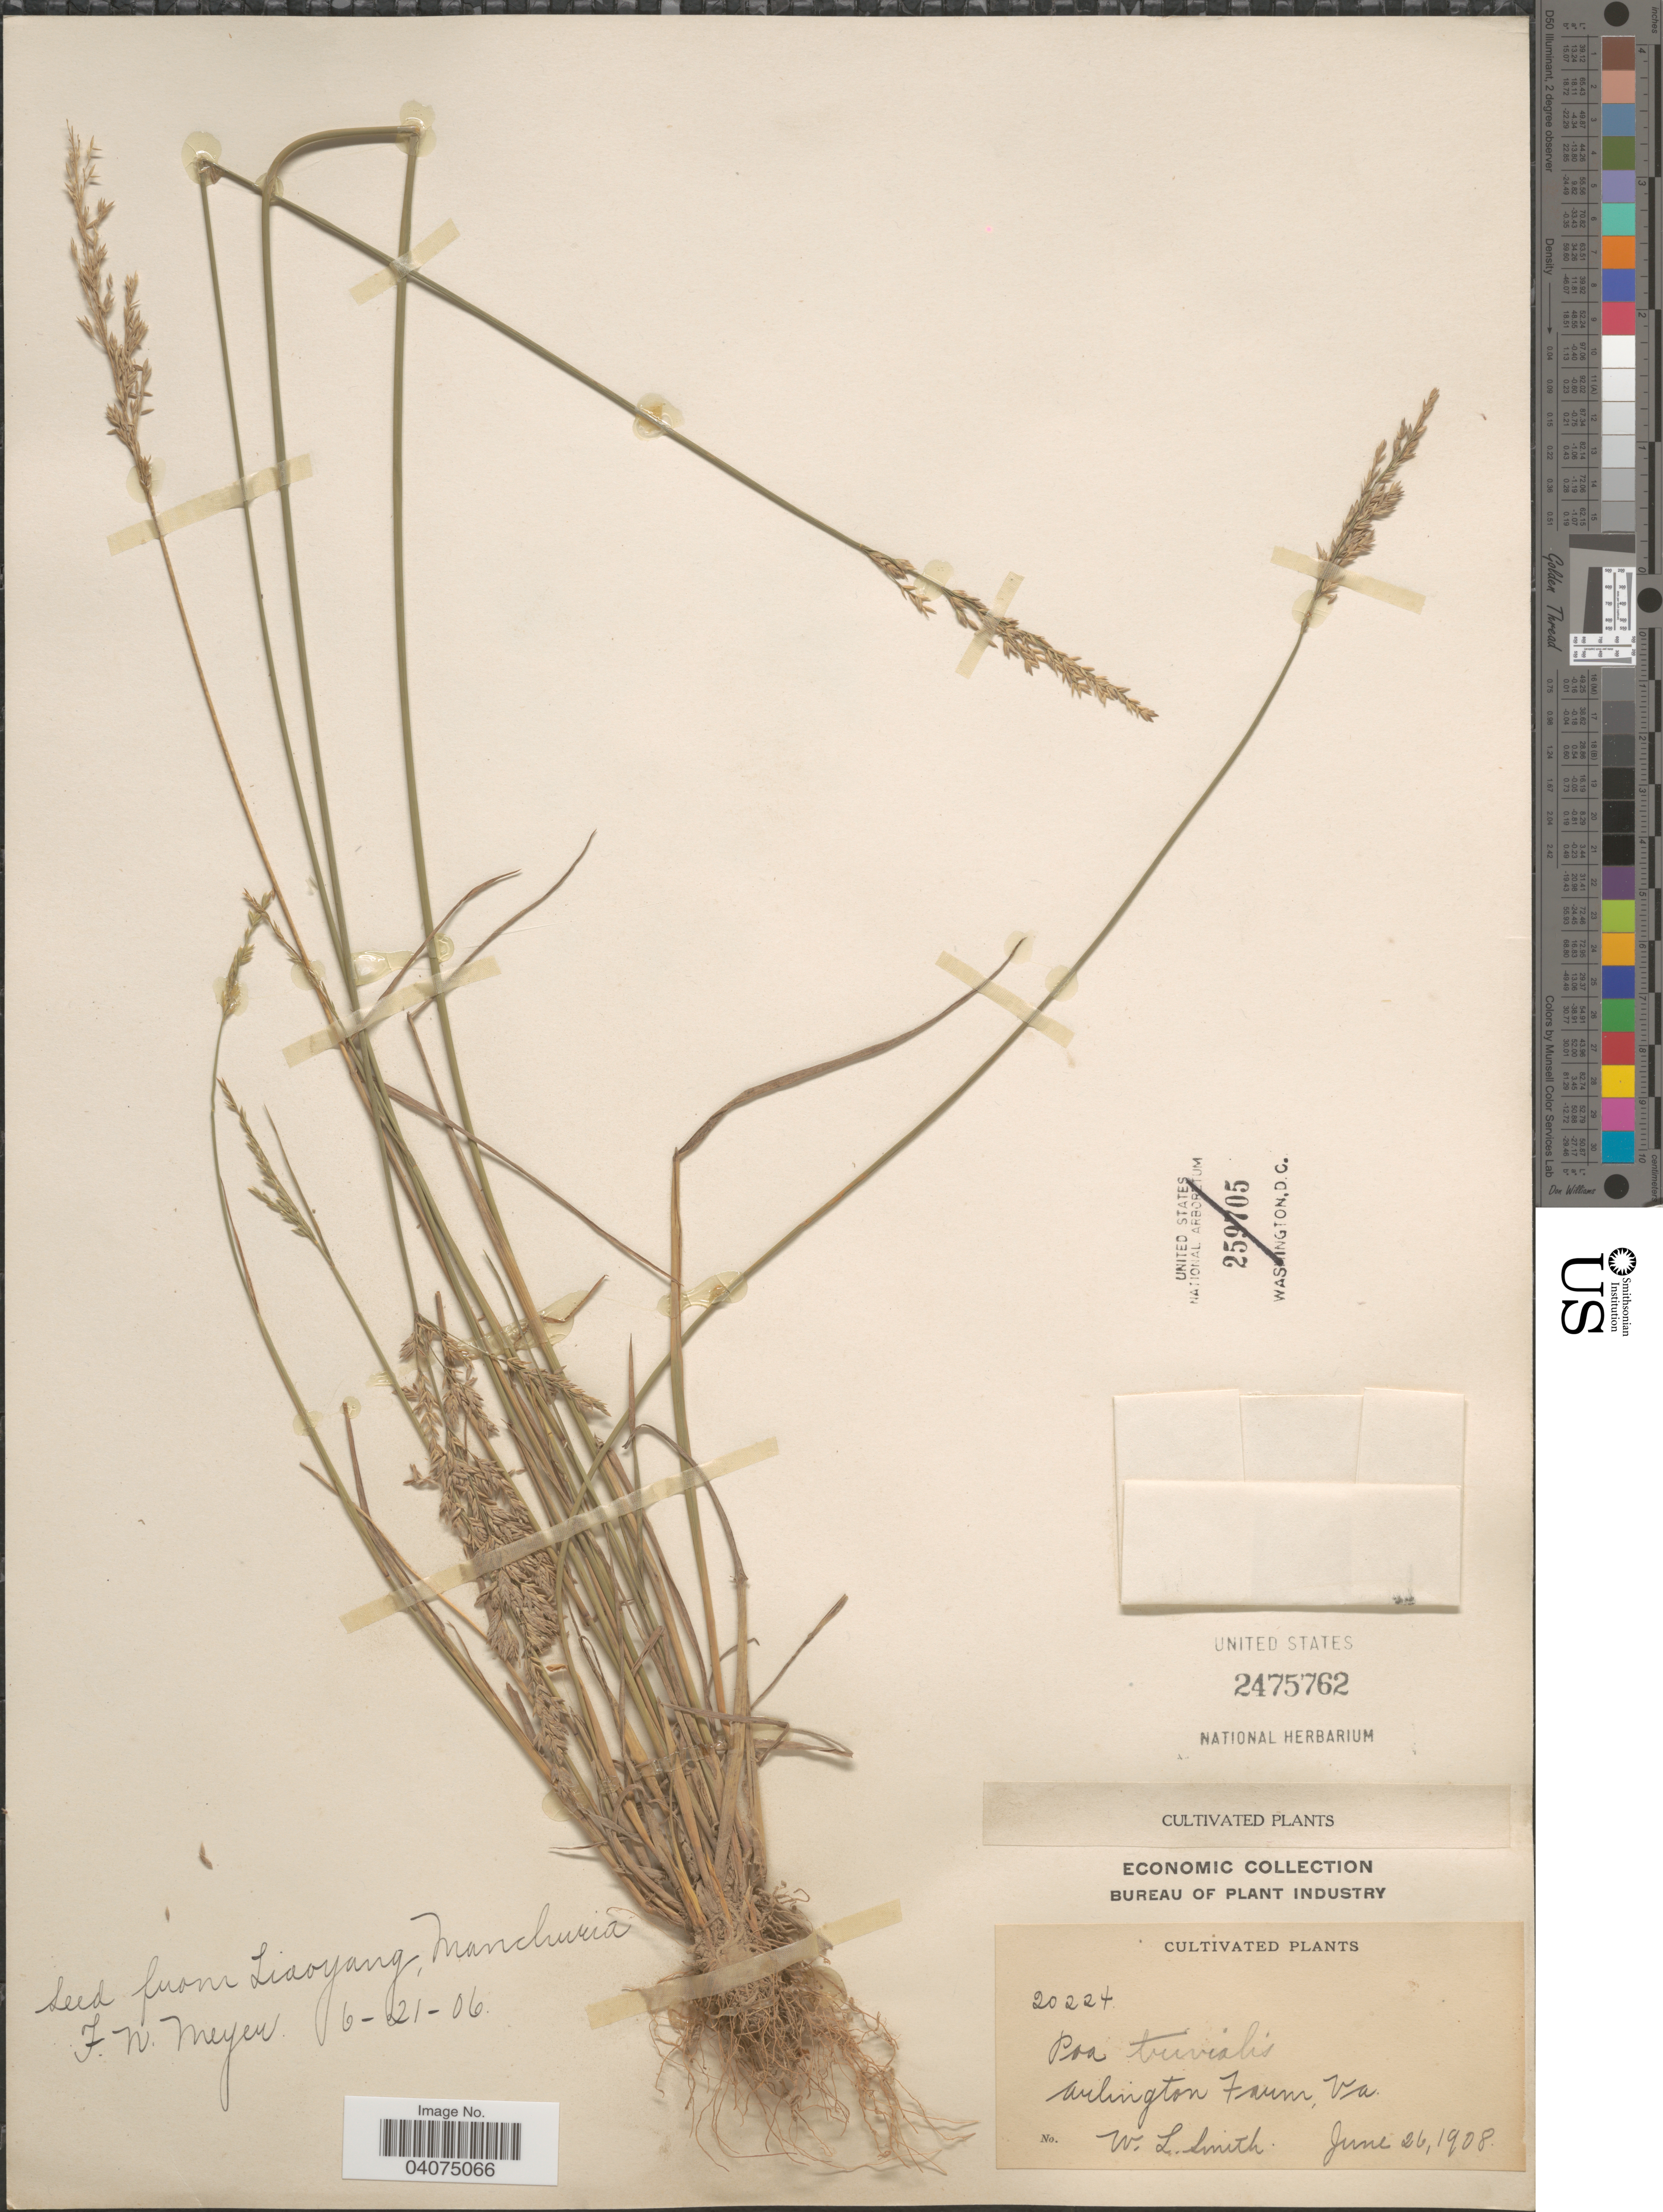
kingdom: Plantae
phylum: Tracheophyta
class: Liliopsida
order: Poales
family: Poaceae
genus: Poa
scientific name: Poa trivialis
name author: L.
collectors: W. Smith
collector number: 20224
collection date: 1908-06-26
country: United States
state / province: Virginia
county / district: Arlington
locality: Arlington Farm.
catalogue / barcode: US 2475762